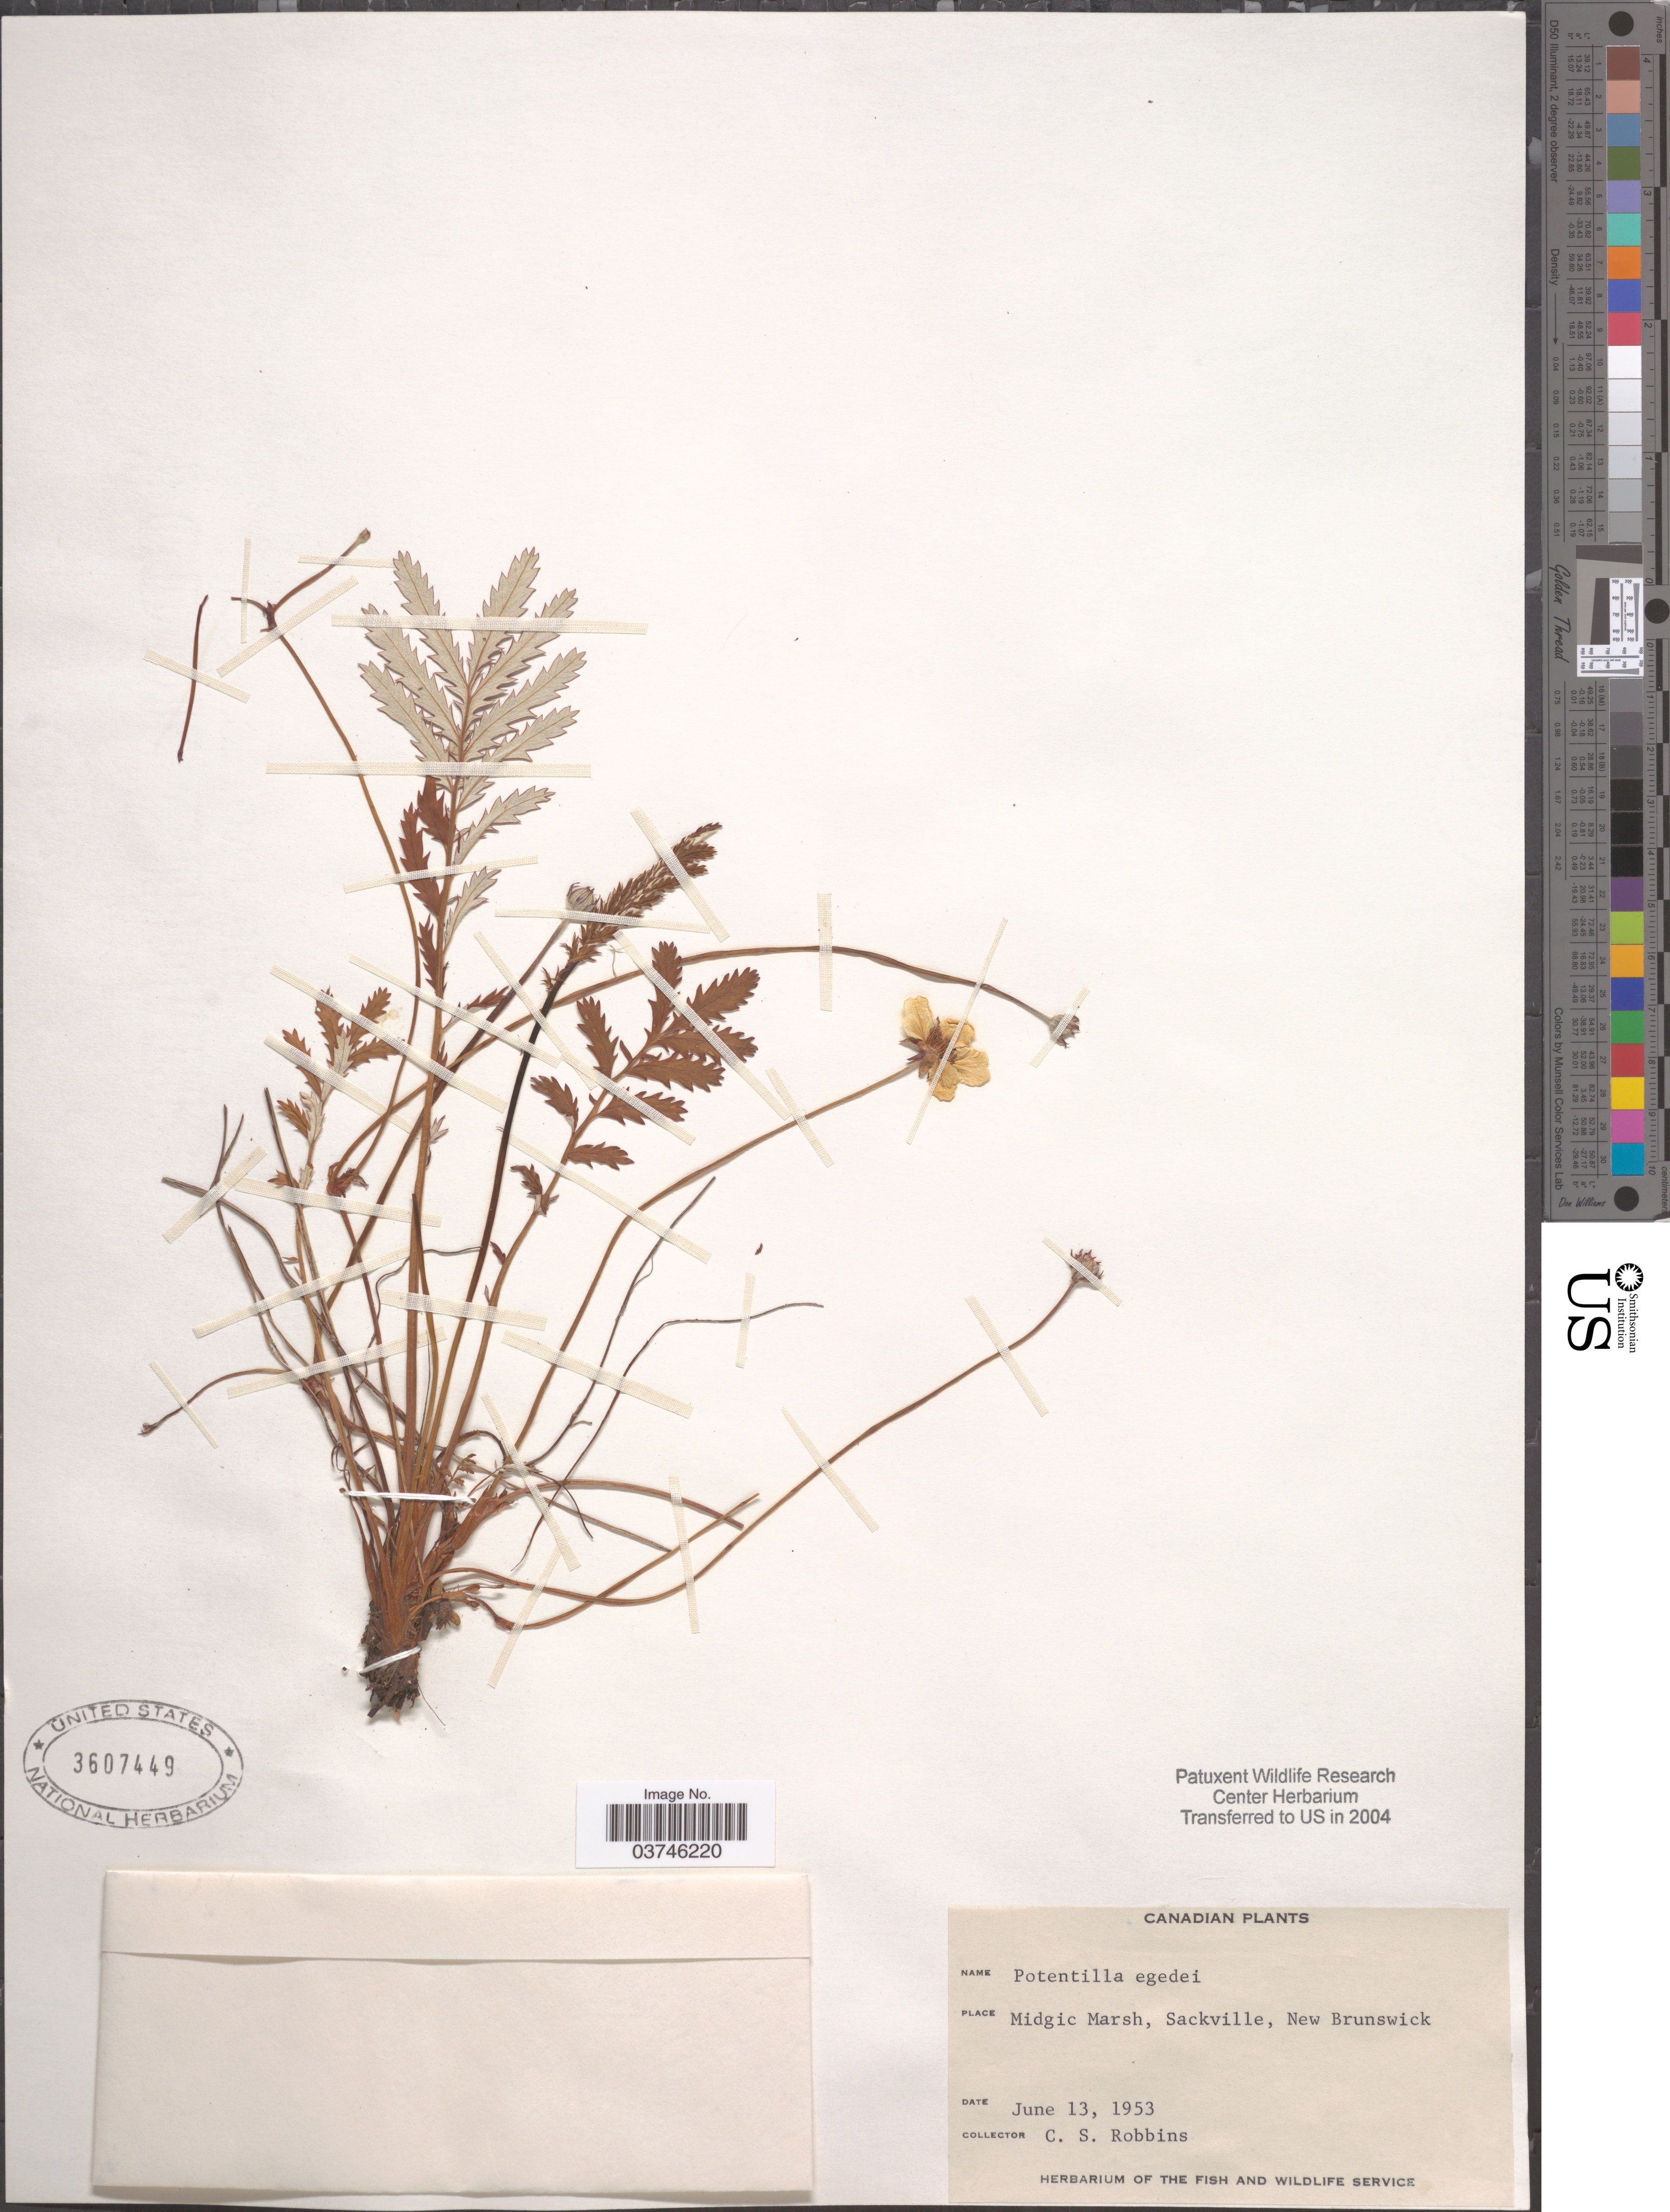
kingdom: Plantae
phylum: Tracheophyta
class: Magnoliopsida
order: Rosales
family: Rosaceae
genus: Argentina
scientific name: Argentina egedii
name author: (Wormsk. ex Oeder) Rydb.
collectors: C. Robbins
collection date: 1953-06-13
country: Canada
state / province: New Brunswick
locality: Midgic Marsh, Sackville.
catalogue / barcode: US 3607449